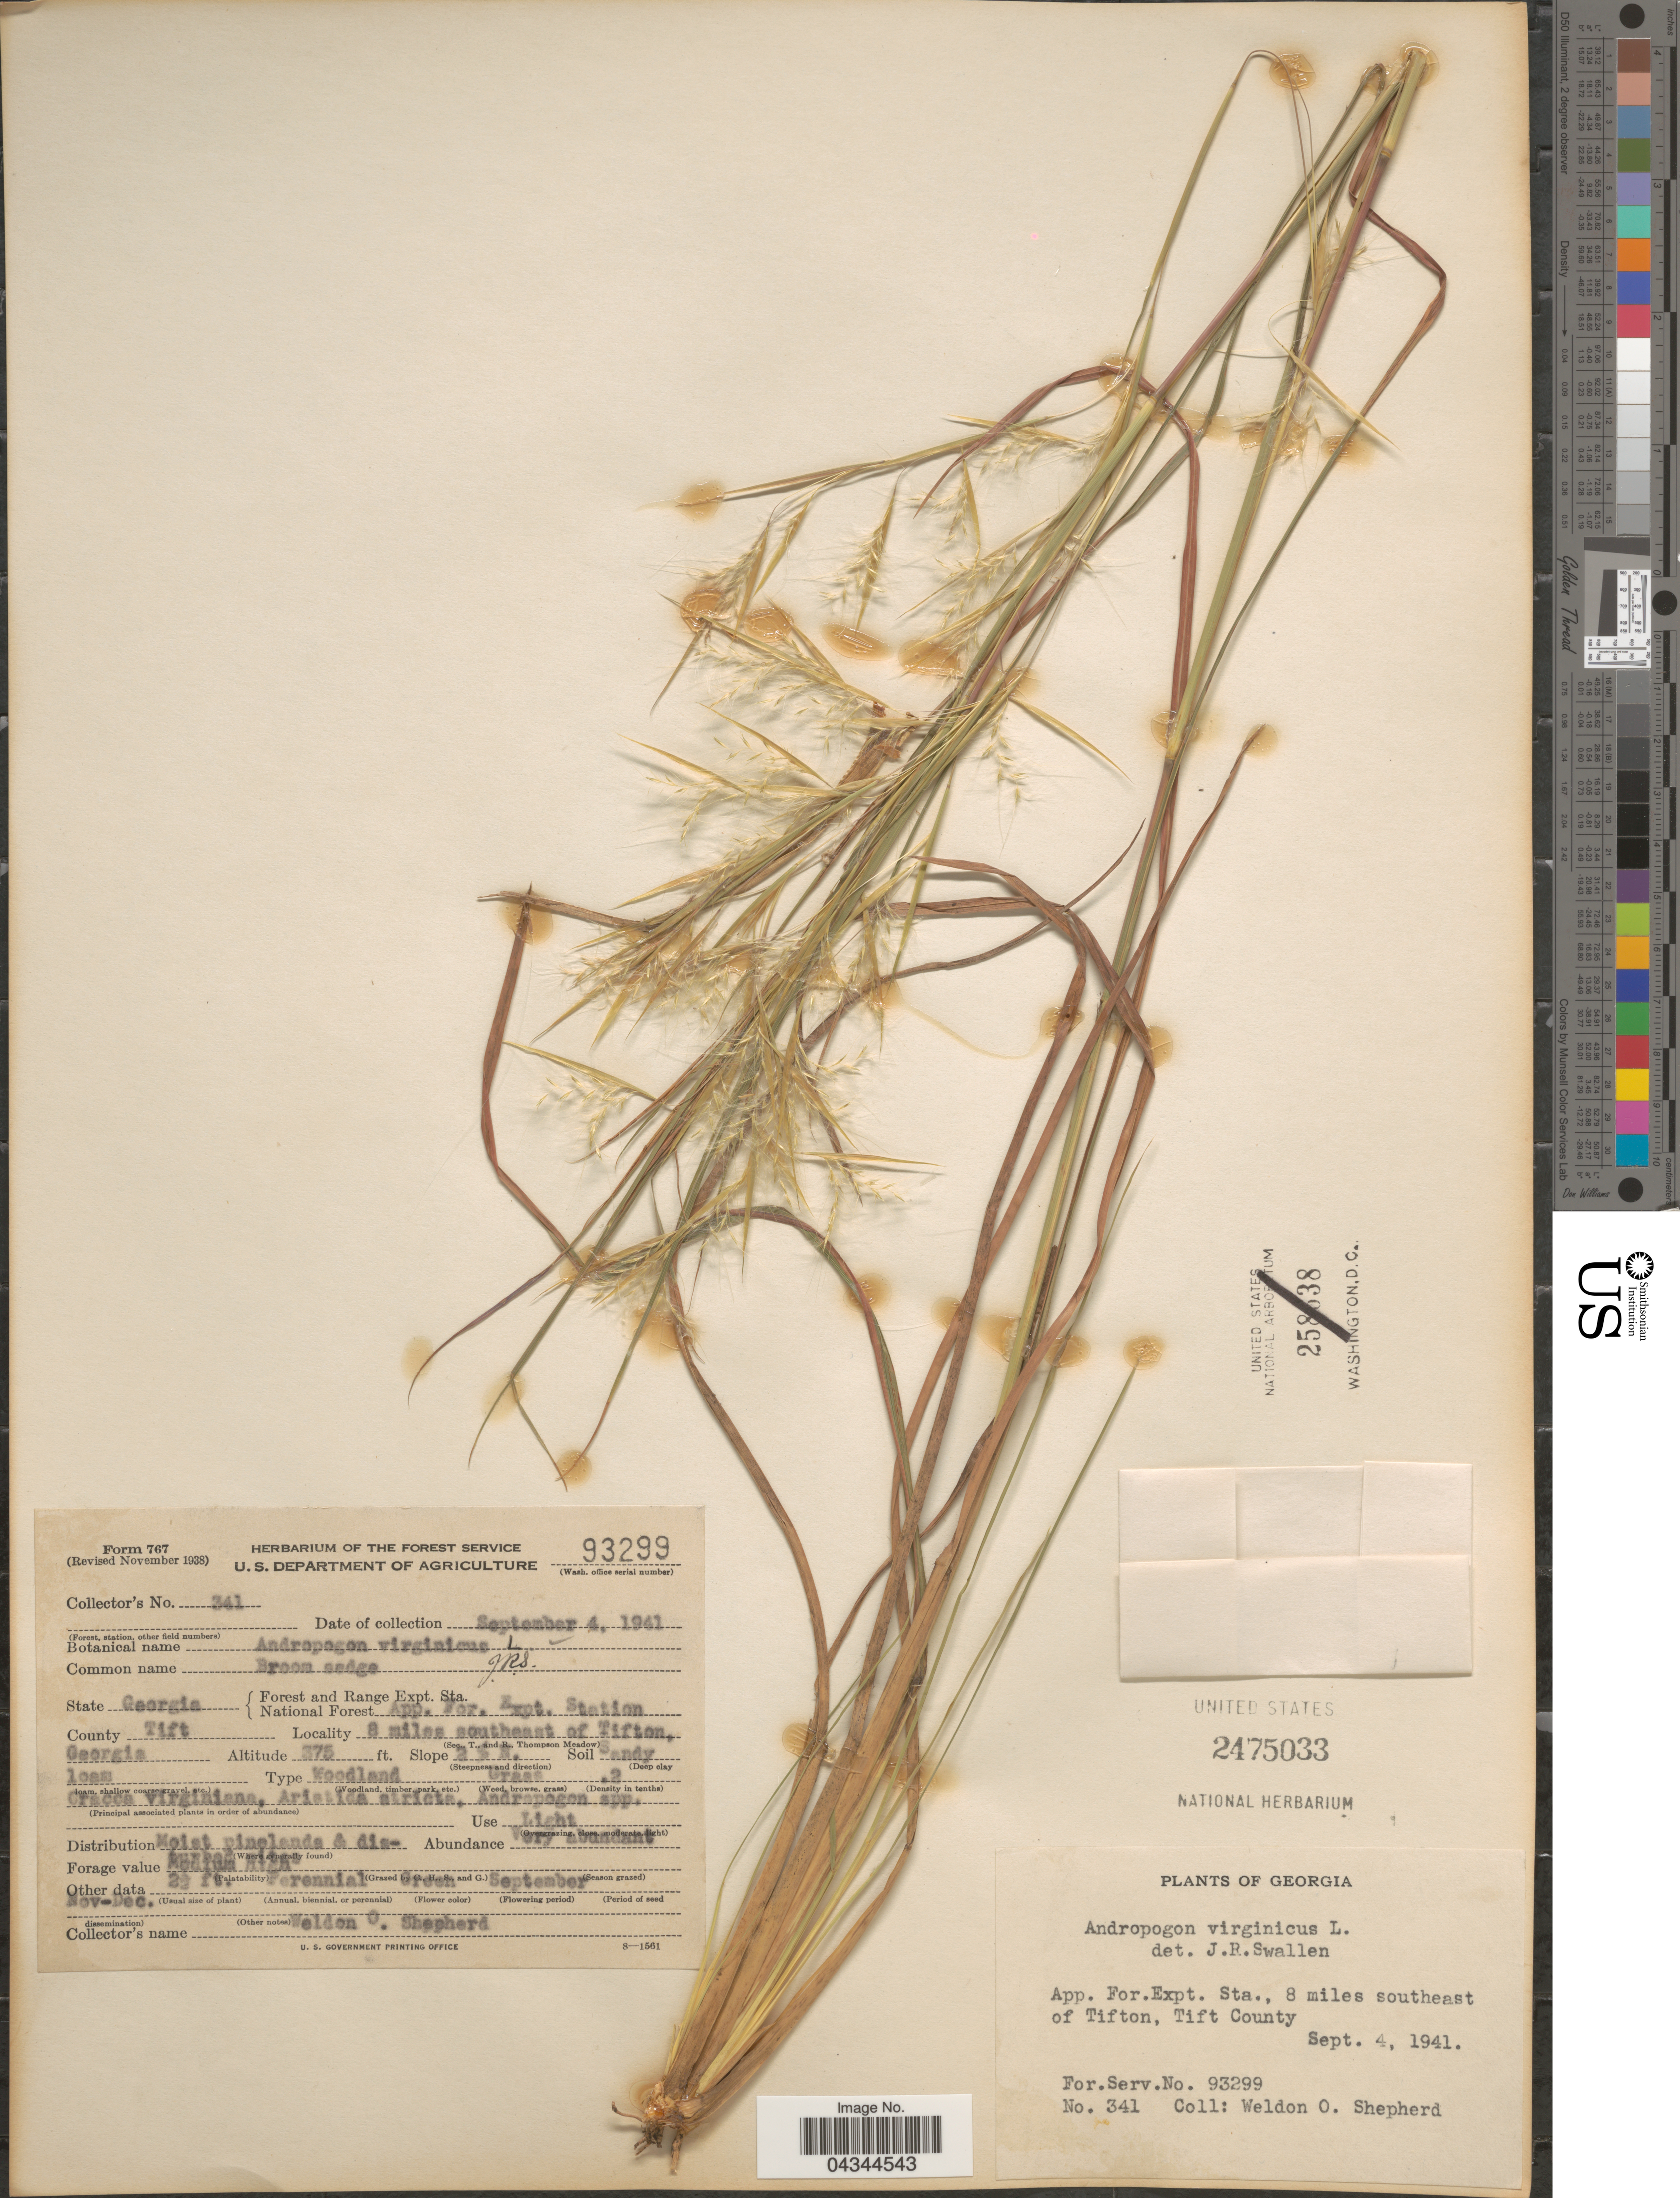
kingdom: Plantae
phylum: Tracheophyta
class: Liliopsida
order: Poales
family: Poaceae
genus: Andropogon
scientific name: Andropogon virginicus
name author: L.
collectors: W. Shepherd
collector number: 341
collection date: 1941-09-04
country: United States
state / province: Georgia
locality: Forest and Range Expt. Sta. National Forest App. For. Expt. Station. County Tift. 8 miles southeast of Tifton.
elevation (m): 114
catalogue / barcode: US 2475033